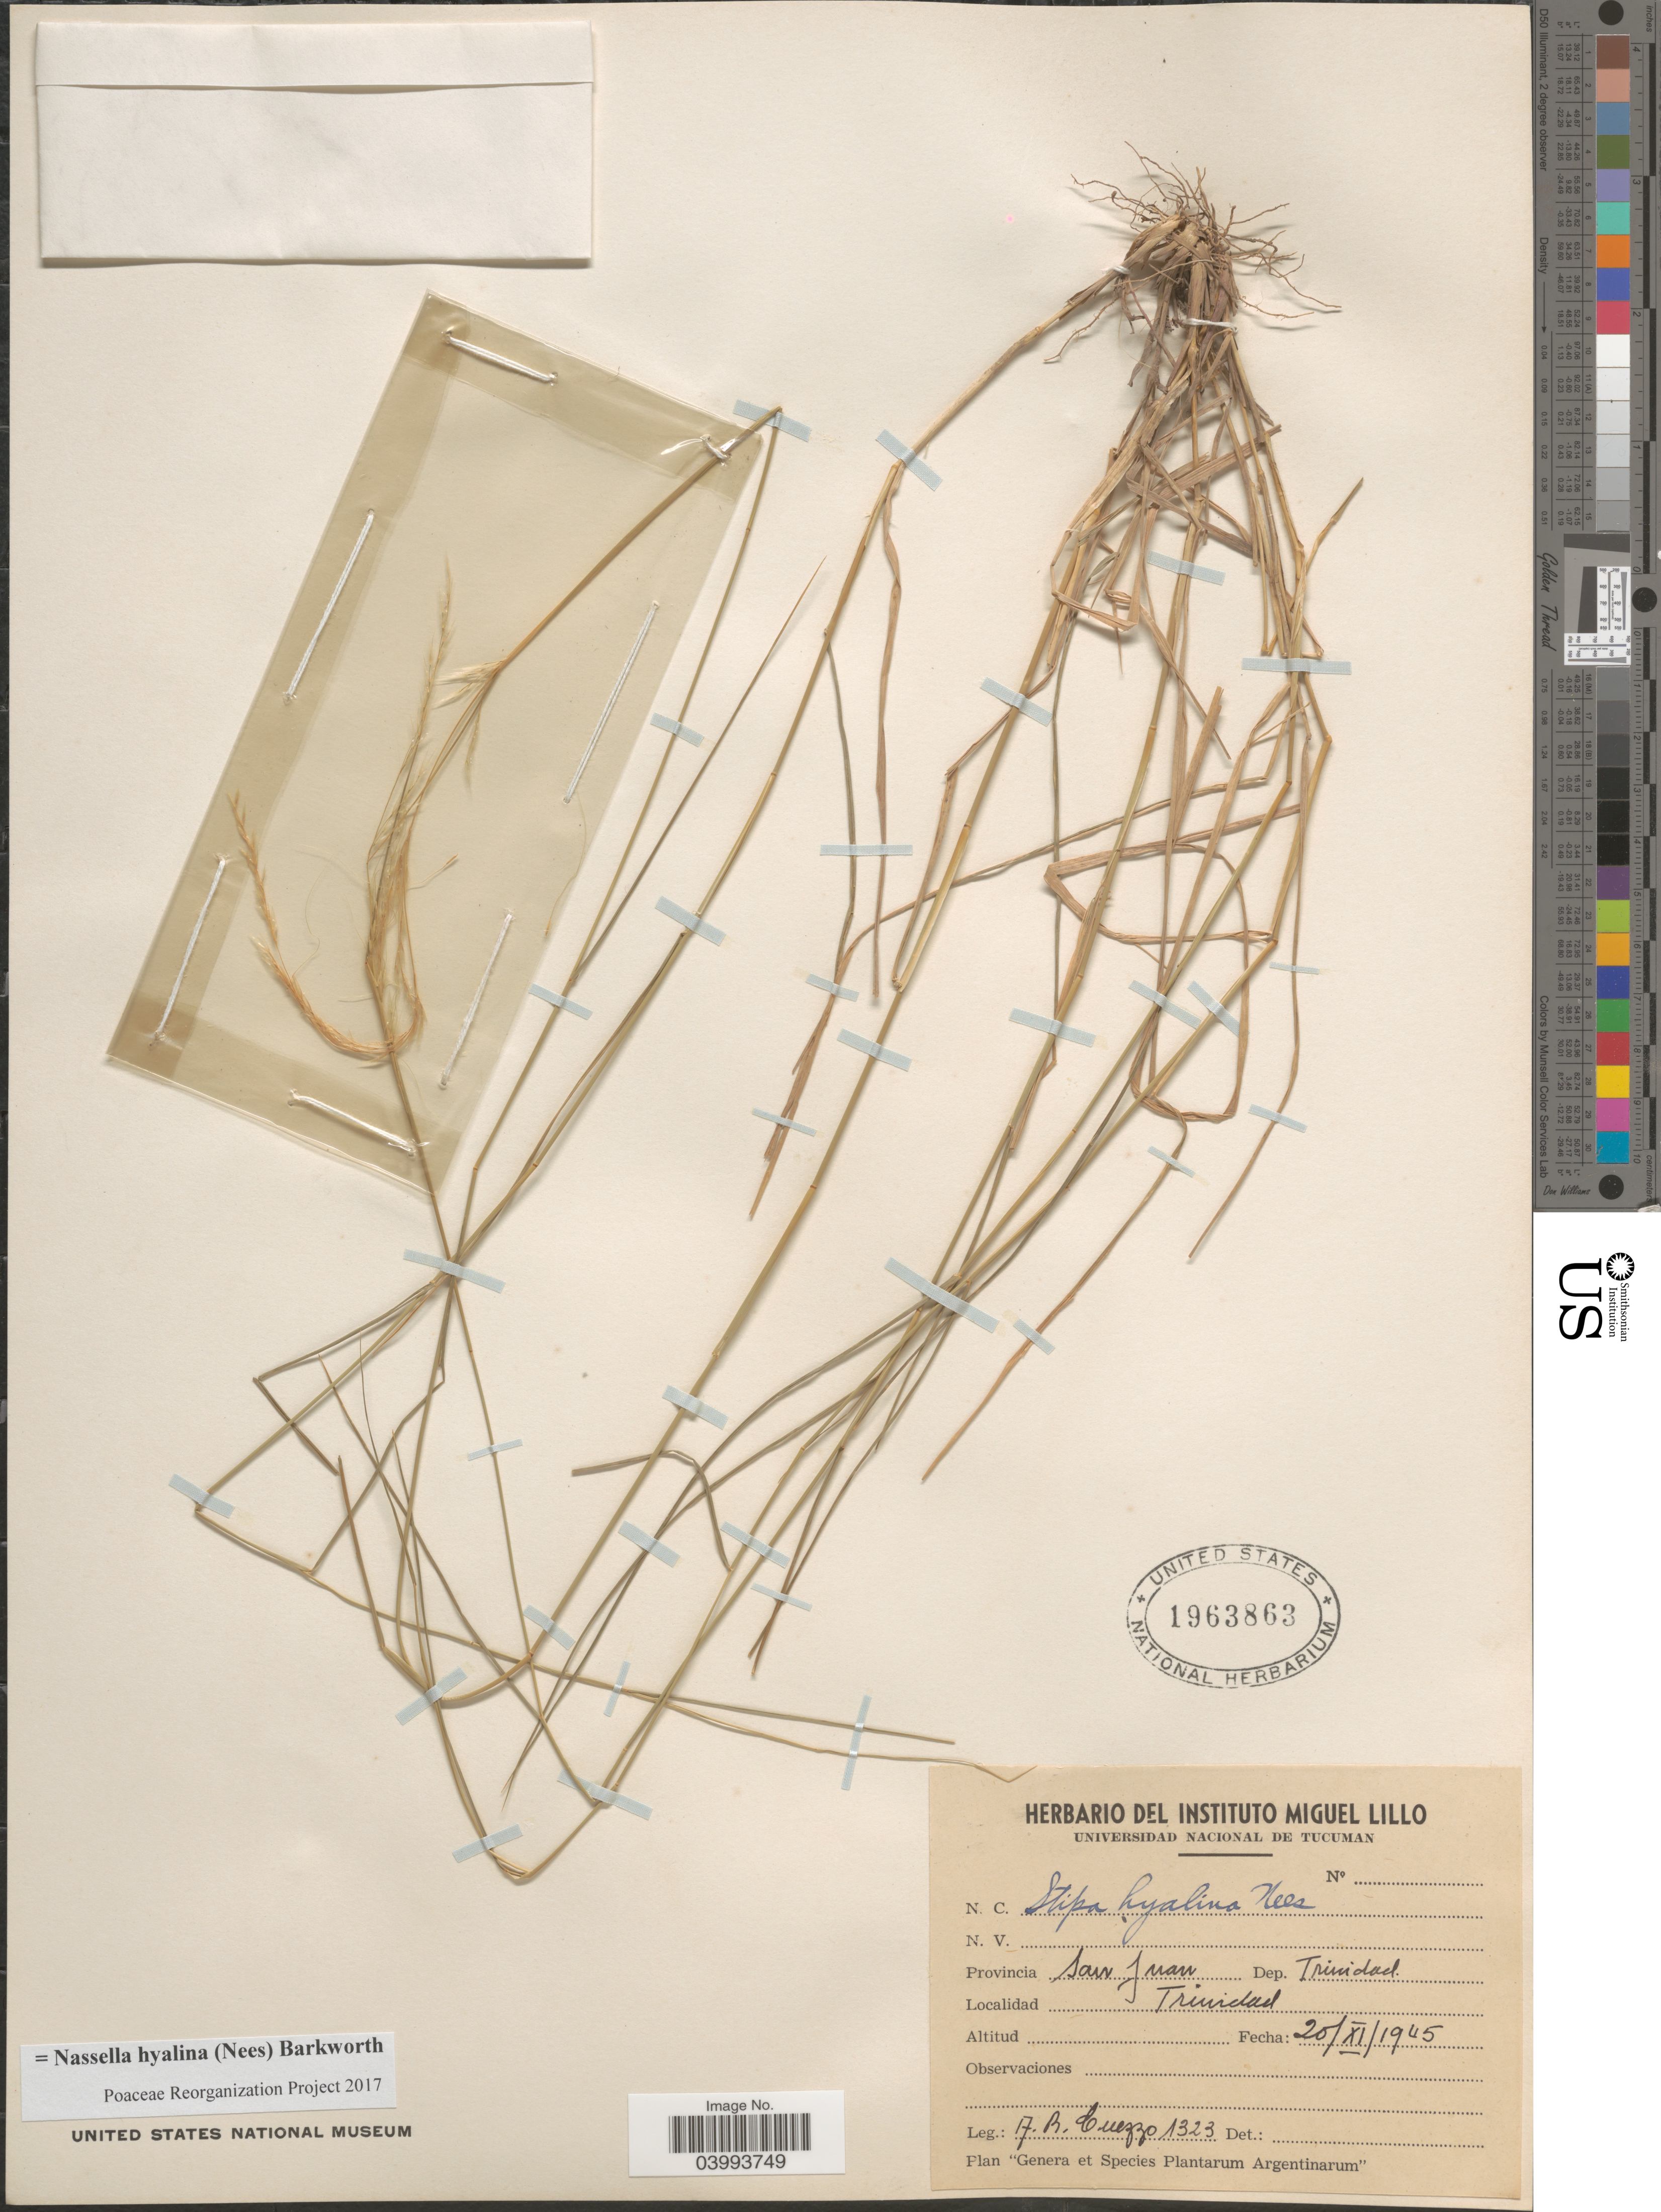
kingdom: Plantae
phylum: Tracheophyta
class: Liliopsida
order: Poales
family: Poaceae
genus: Nassella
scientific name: Nassella hyalina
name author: (Nees) Barkworth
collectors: A. Cuezzo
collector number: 1323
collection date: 1945-11-20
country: Argentina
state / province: San Juan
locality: Dep. Trinidad. Trinidad.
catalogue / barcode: US 1963863